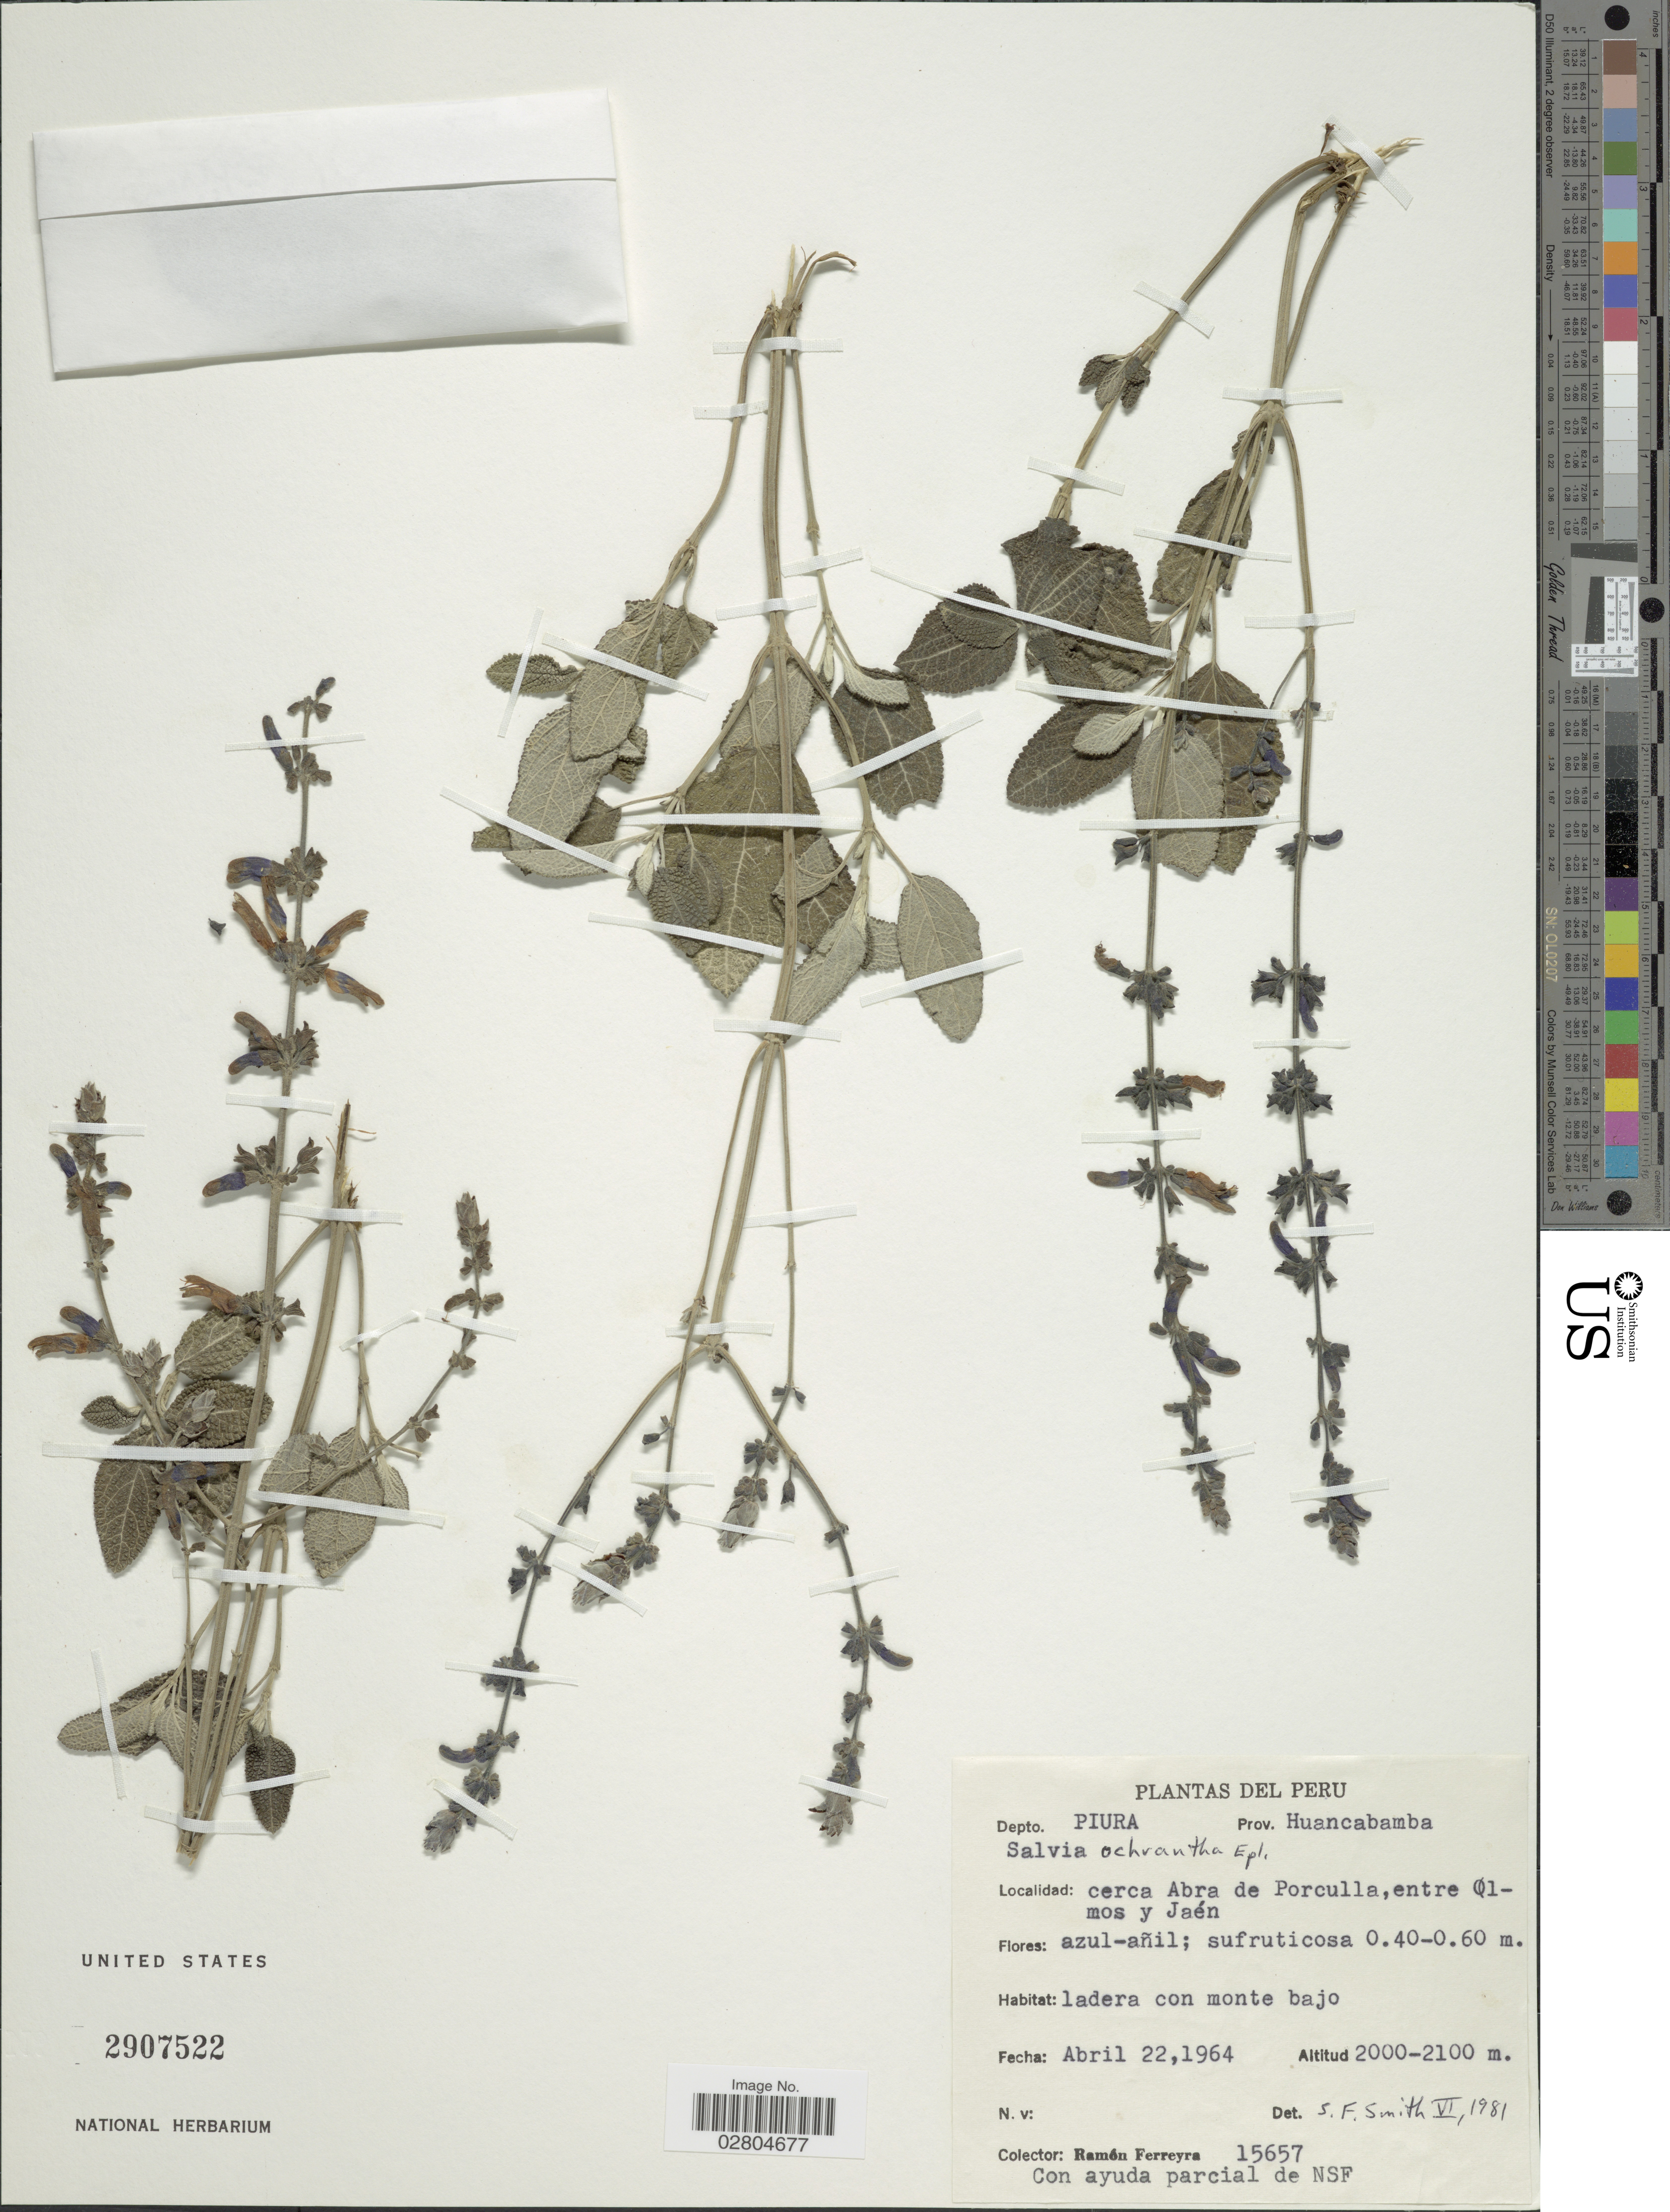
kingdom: Plantae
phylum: Tracheophyta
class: Magnoliopsida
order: Lamiales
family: Lamiaceae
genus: Salvia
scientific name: Salvia ochrantha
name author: Epling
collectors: R. A. Ferreyra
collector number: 15657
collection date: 1964-04-22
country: Peru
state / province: Piura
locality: Depto. Piura, Prov. Huancabamba, Cerca Abra de Porculla, entre Ol- mos y Jaén.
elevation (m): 2000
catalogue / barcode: US 2907522